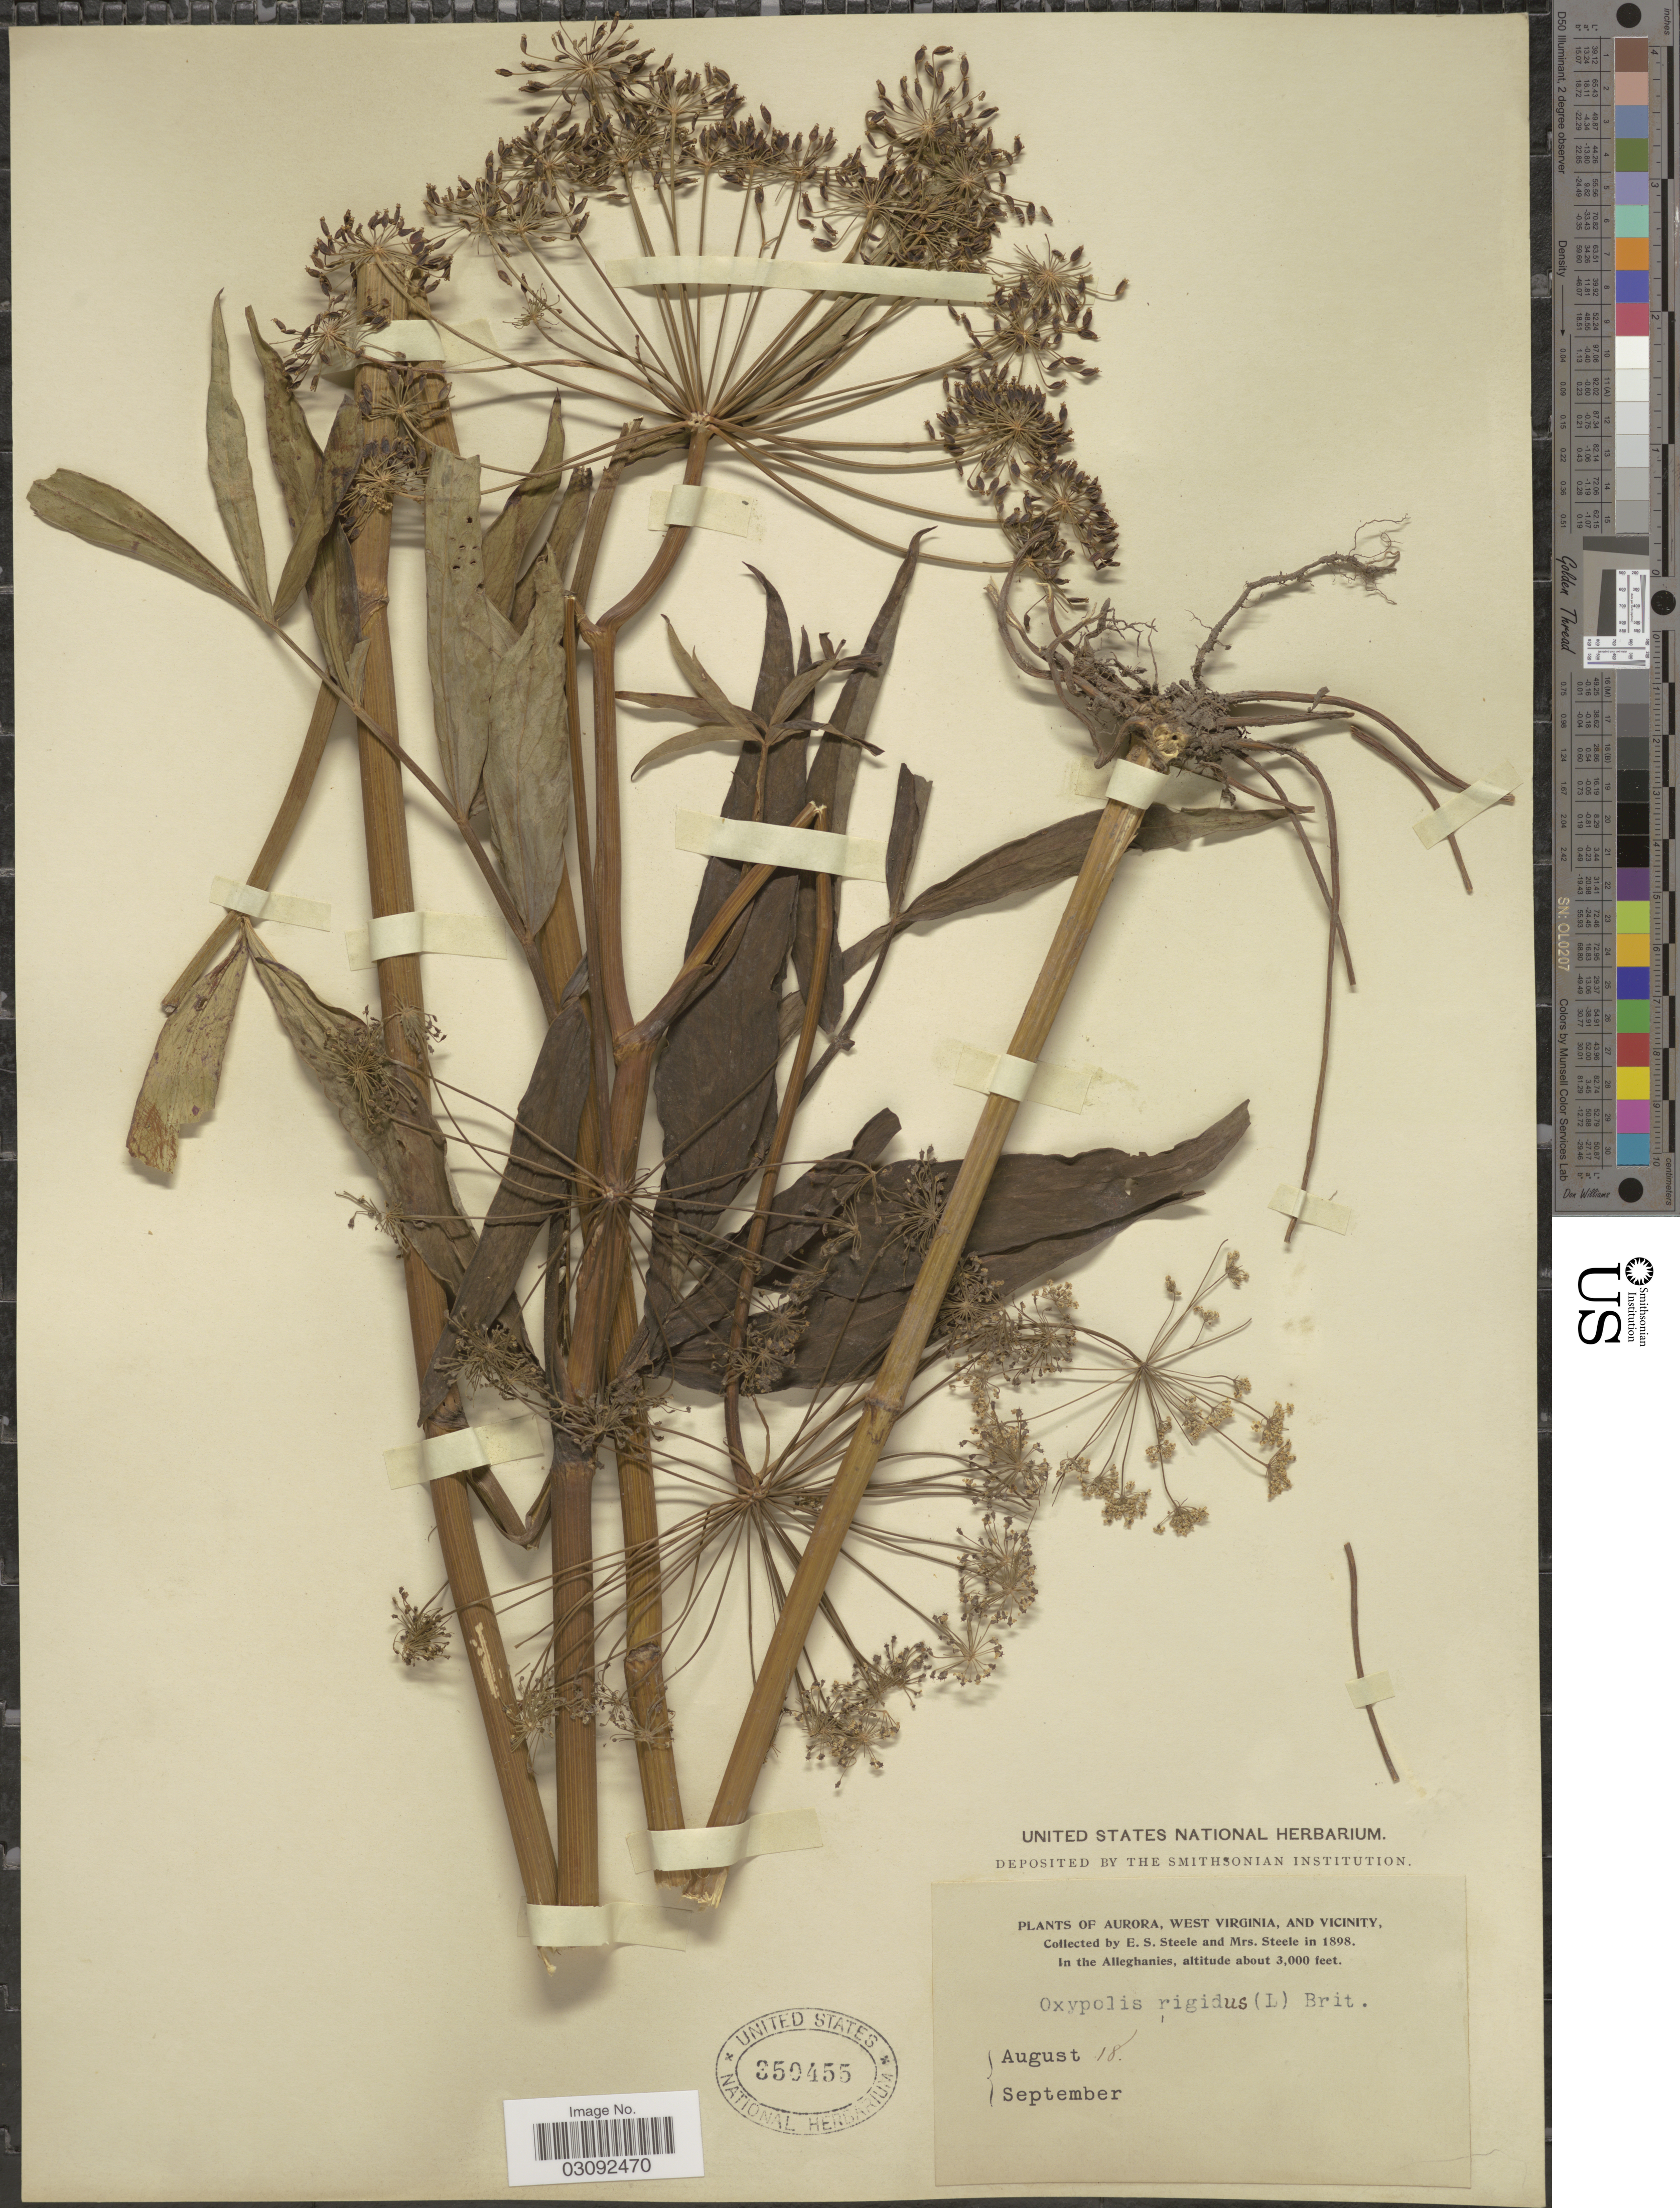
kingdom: Plantae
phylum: Tracheophyta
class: Magnoliopsida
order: Apiales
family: Apiaceae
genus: Oxypolis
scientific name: Oxypolis rigidior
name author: (L.) Raf.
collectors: E. Steele & Mrs. E. S. Steele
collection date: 1898-08-18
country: United States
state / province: West Virginia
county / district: Preston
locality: Aurora, West Virginia, and vicinity. In the Alleghanies.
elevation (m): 914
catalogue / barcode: US 350455